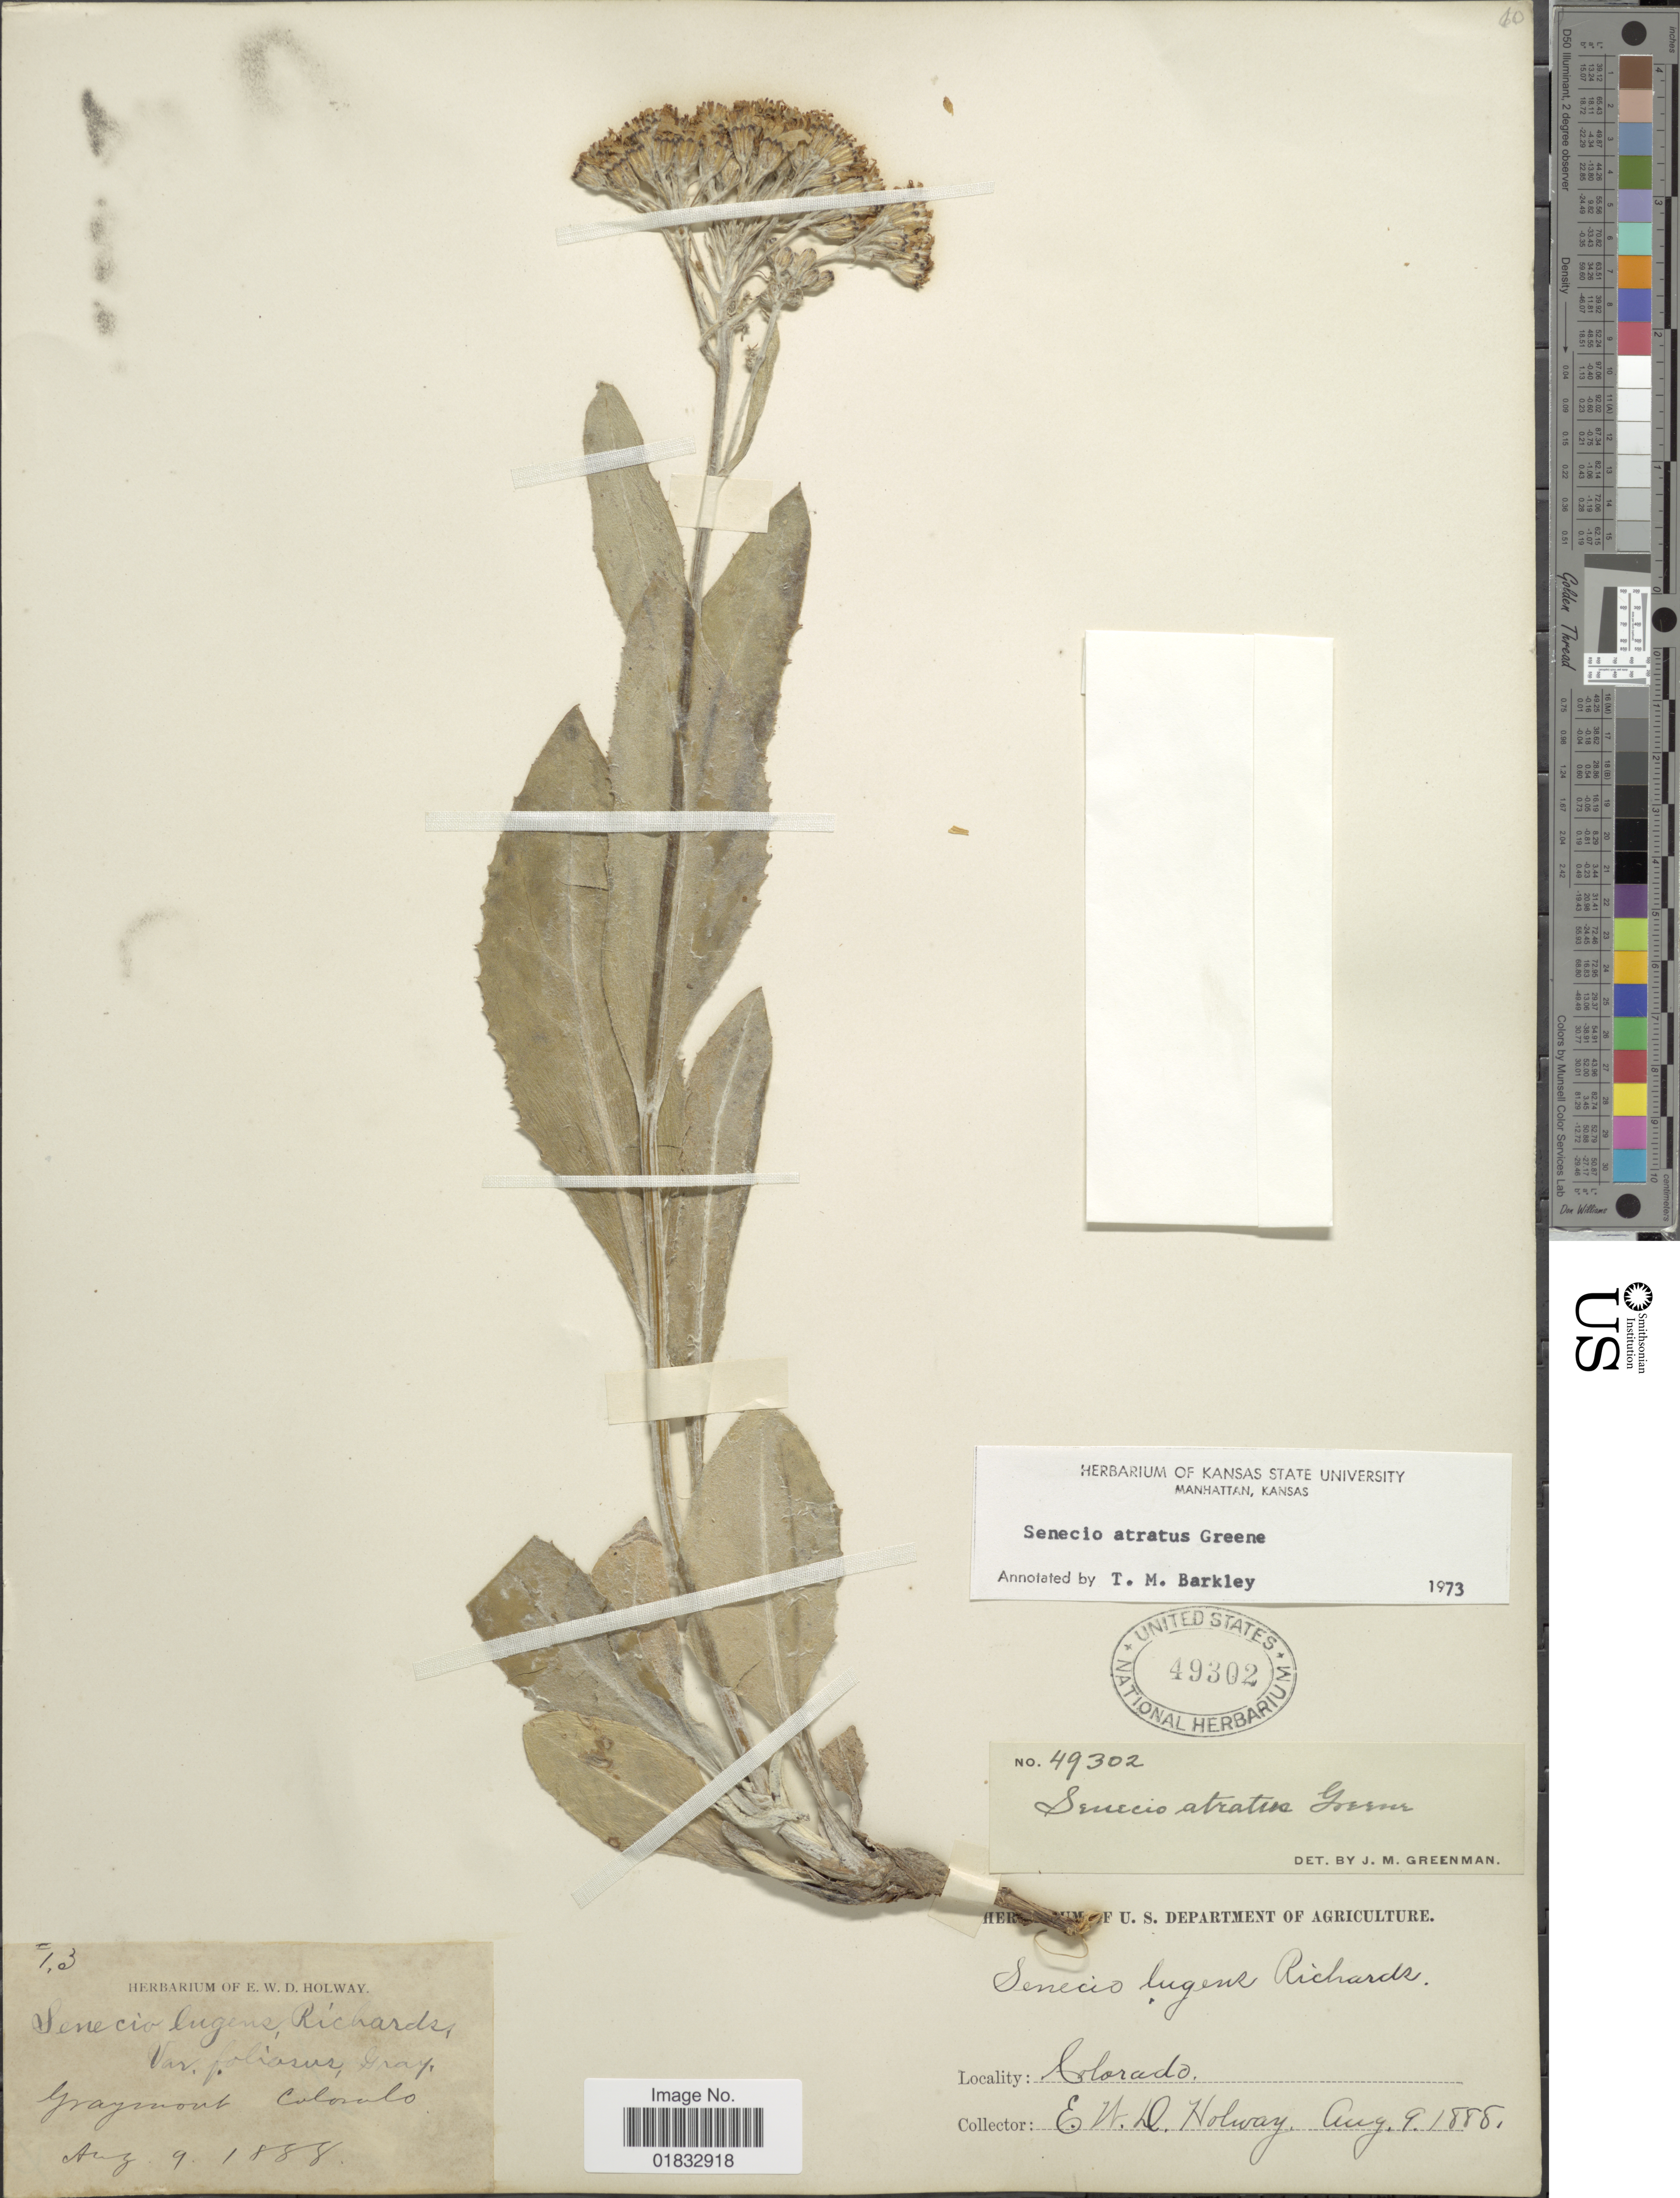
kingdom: Plantae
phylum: Tracheophyta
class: Magnoliopsida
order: Asterales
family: Asteraceae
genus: Senecio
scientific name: Senecio atratus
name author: Greene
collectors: E. W. D. Holway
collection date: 1888-08-09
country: United States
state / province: Colorado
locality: Graymount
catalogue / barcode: US 49302